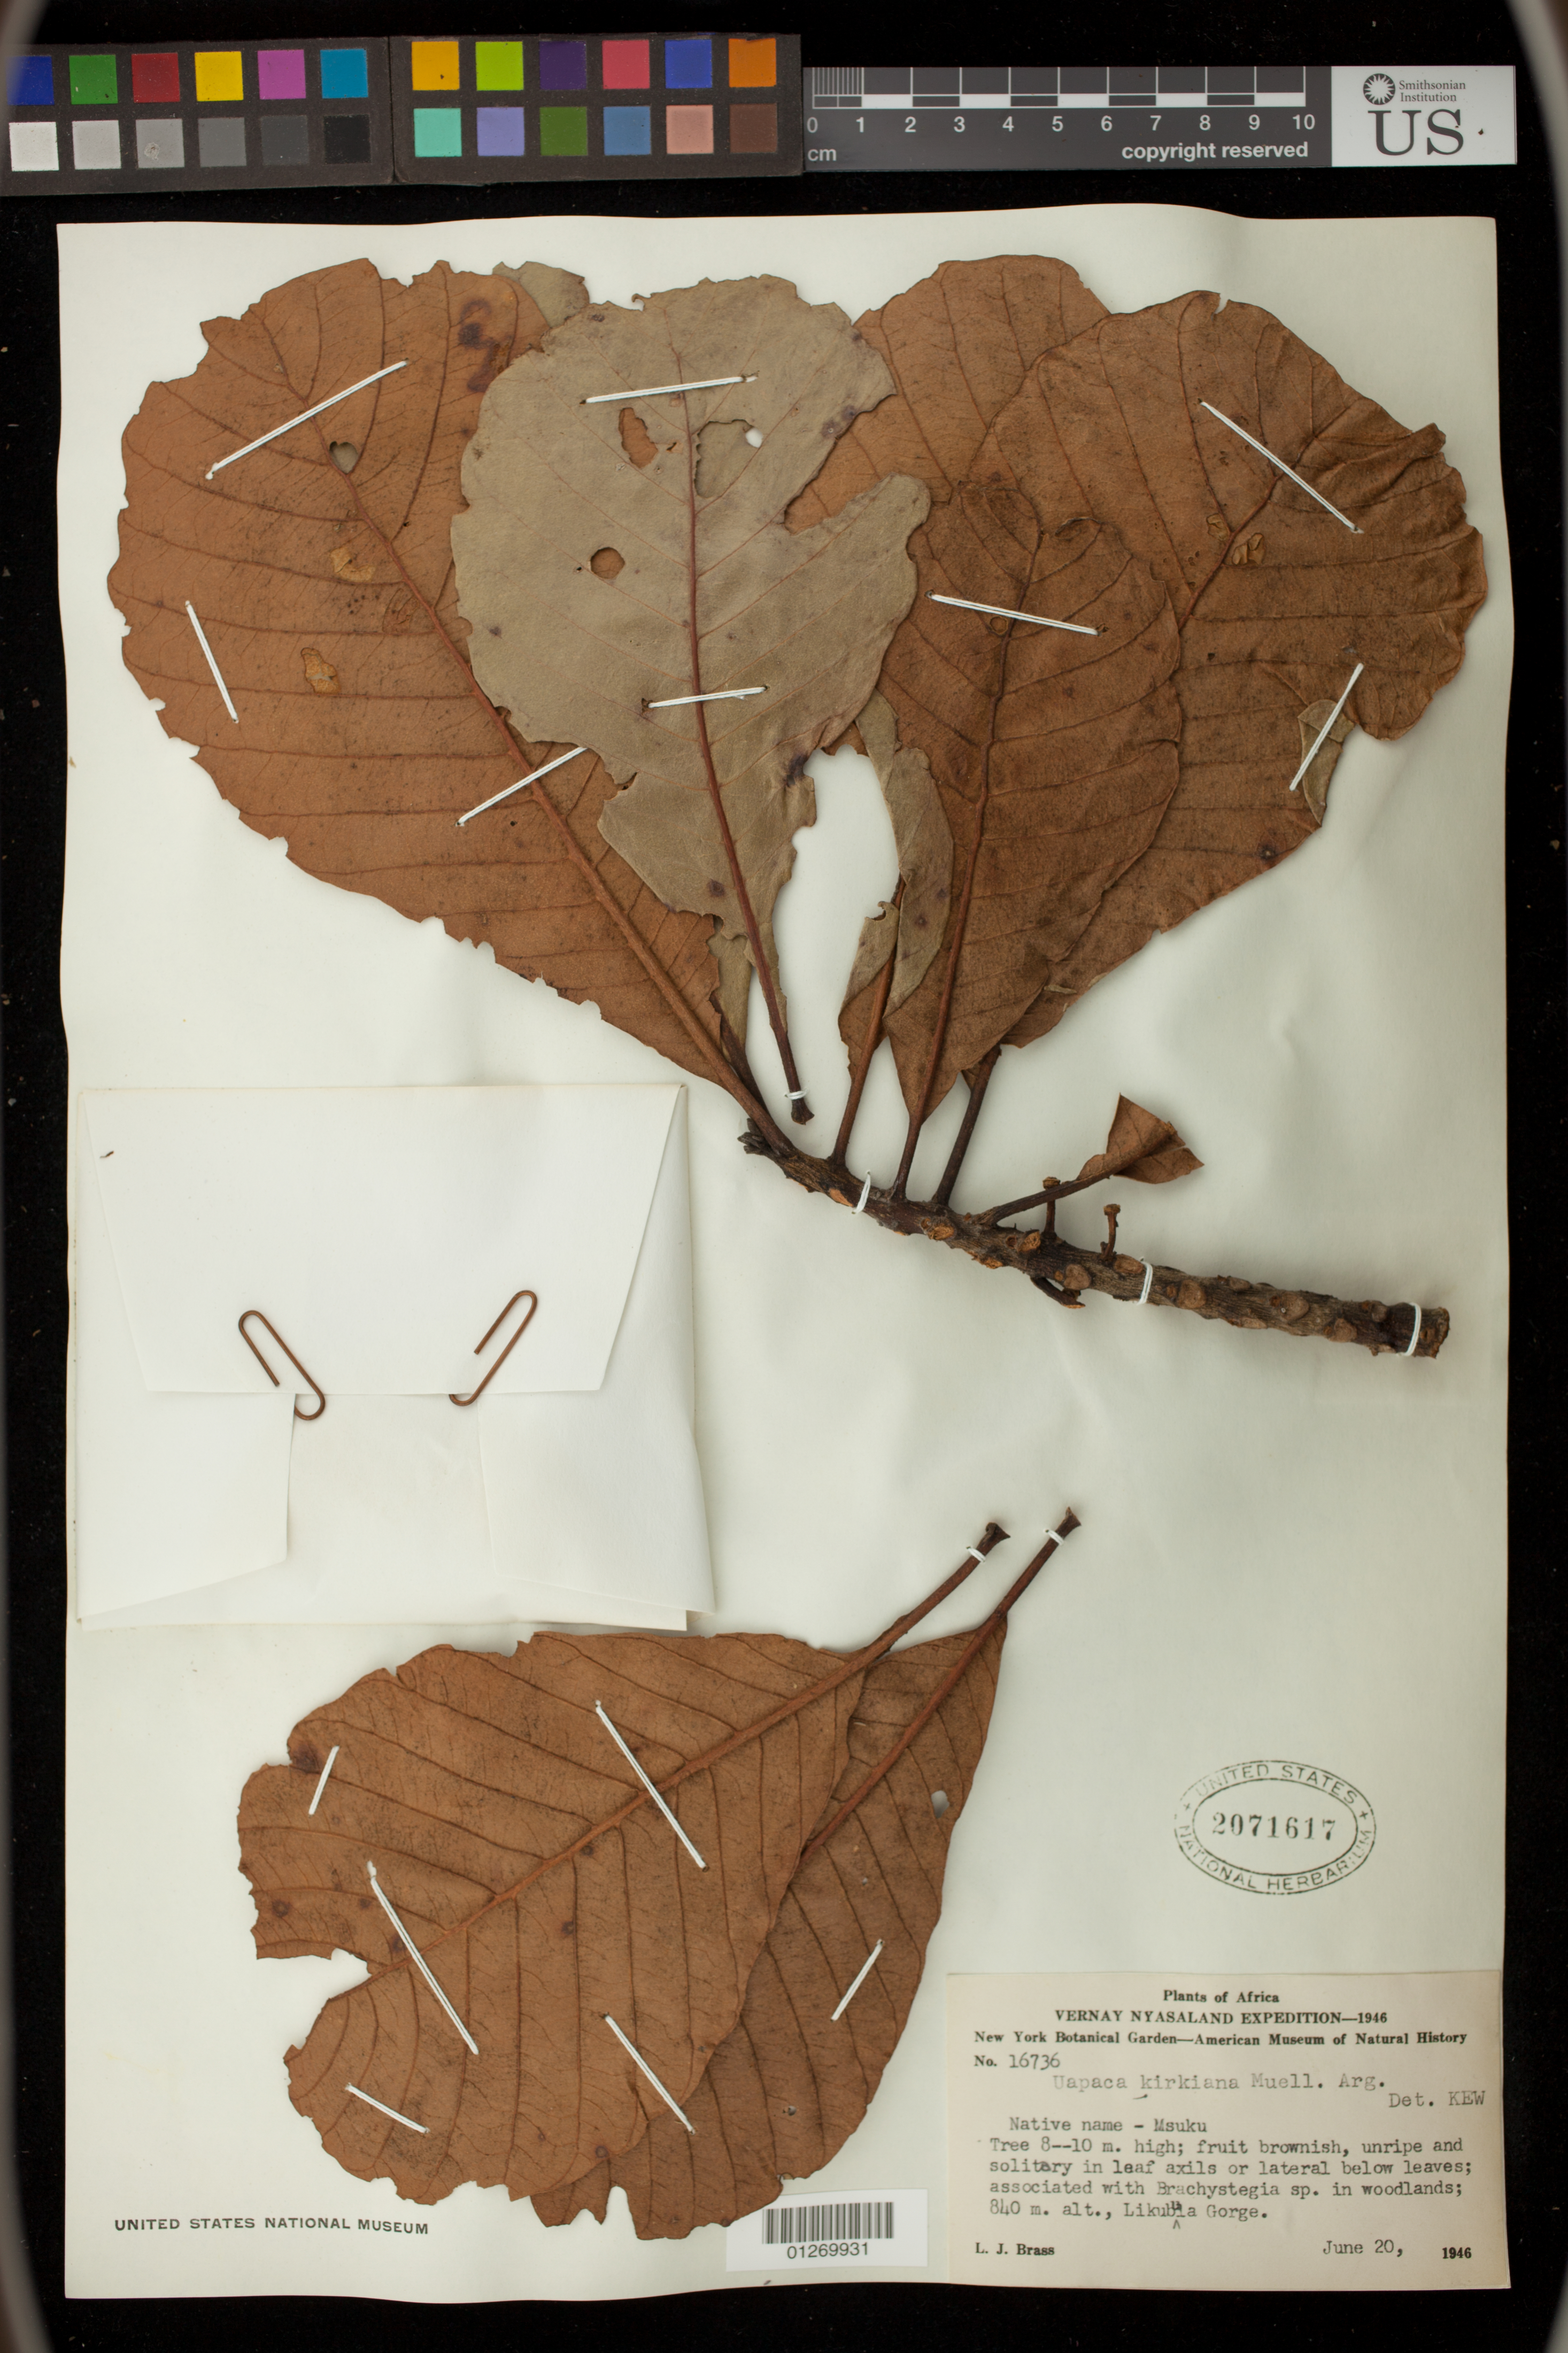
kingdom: Plantae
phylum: Tracheophyta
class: Magnoliopsida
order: Malpighiales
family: Phyllanthaceae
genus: Uapaca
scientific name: Uapaca kirkiana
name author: Müll. Arg.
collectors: L. J. Brass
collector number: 16736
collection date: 1946-06-20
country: Malawi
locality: Vernay Nyasaland Expedition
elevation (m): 840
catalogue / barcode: US 2071617